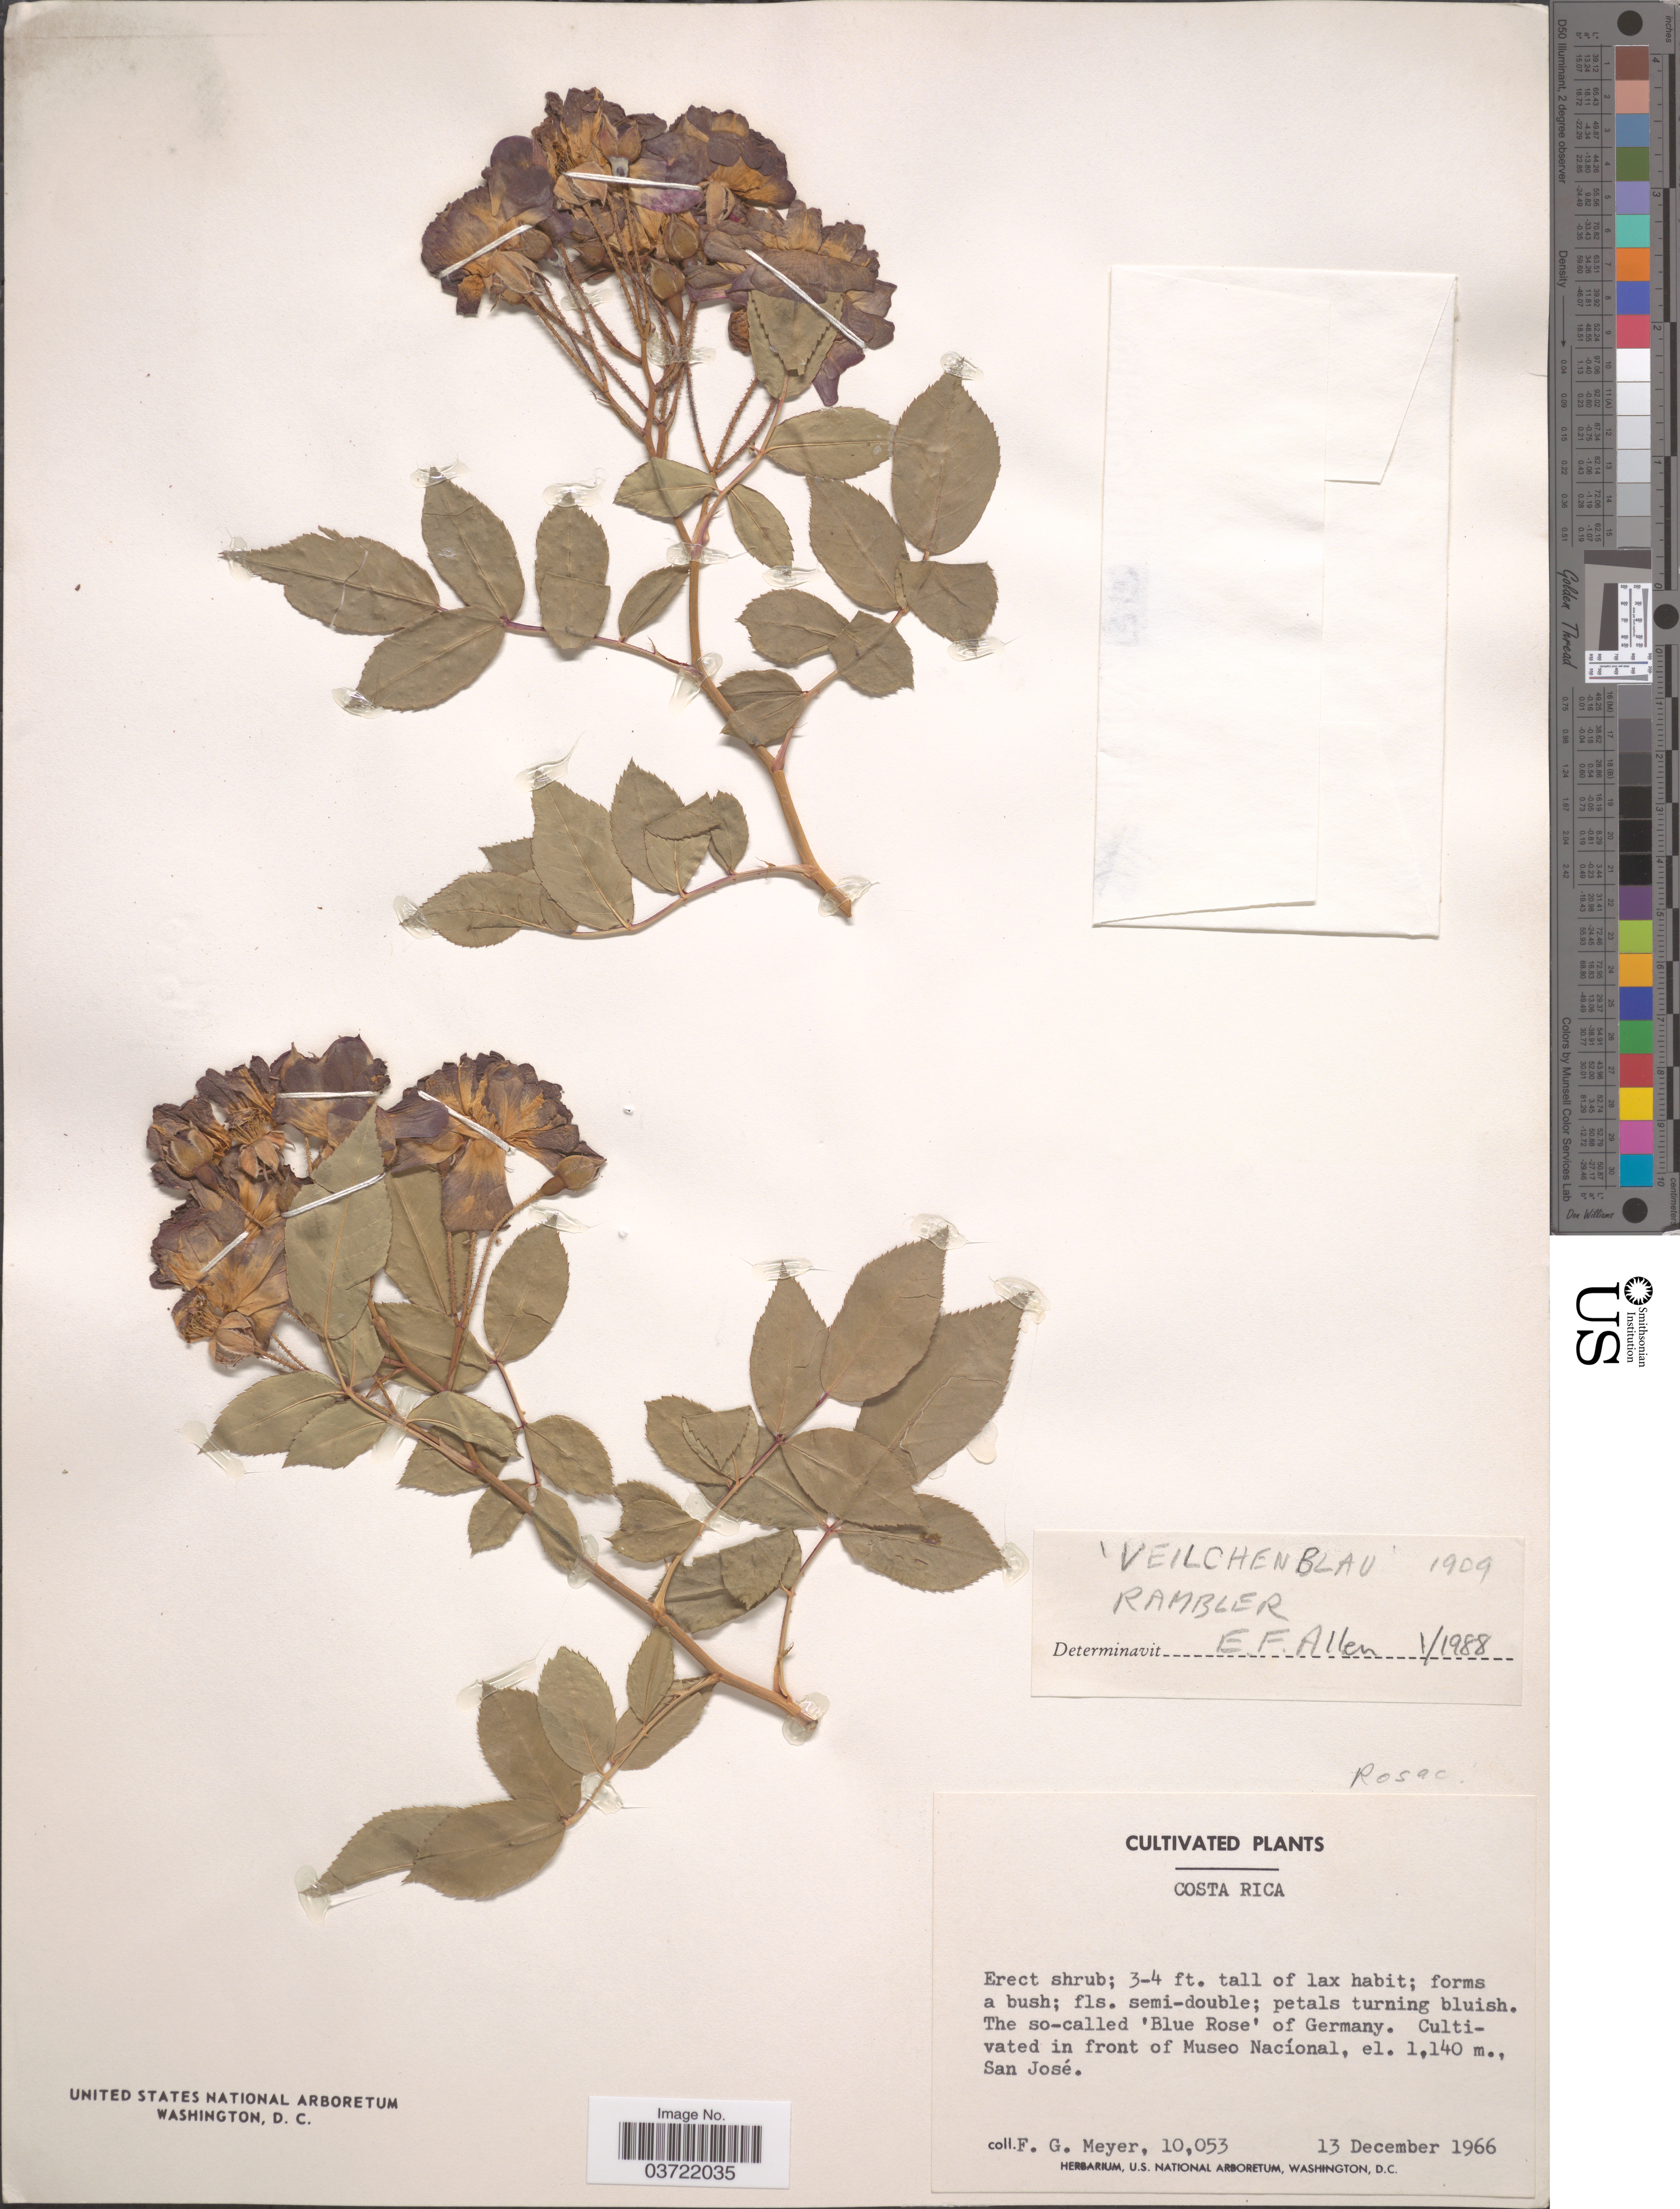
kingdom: Plantae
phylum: Tracheophyta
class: Liliopsida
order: Poales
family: Juncaceae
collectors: F. G. Meyer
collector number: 10053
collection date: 1966-12-13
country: Costa Rica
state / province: San José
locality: Front of Museo Nacíonal.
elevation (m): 1140